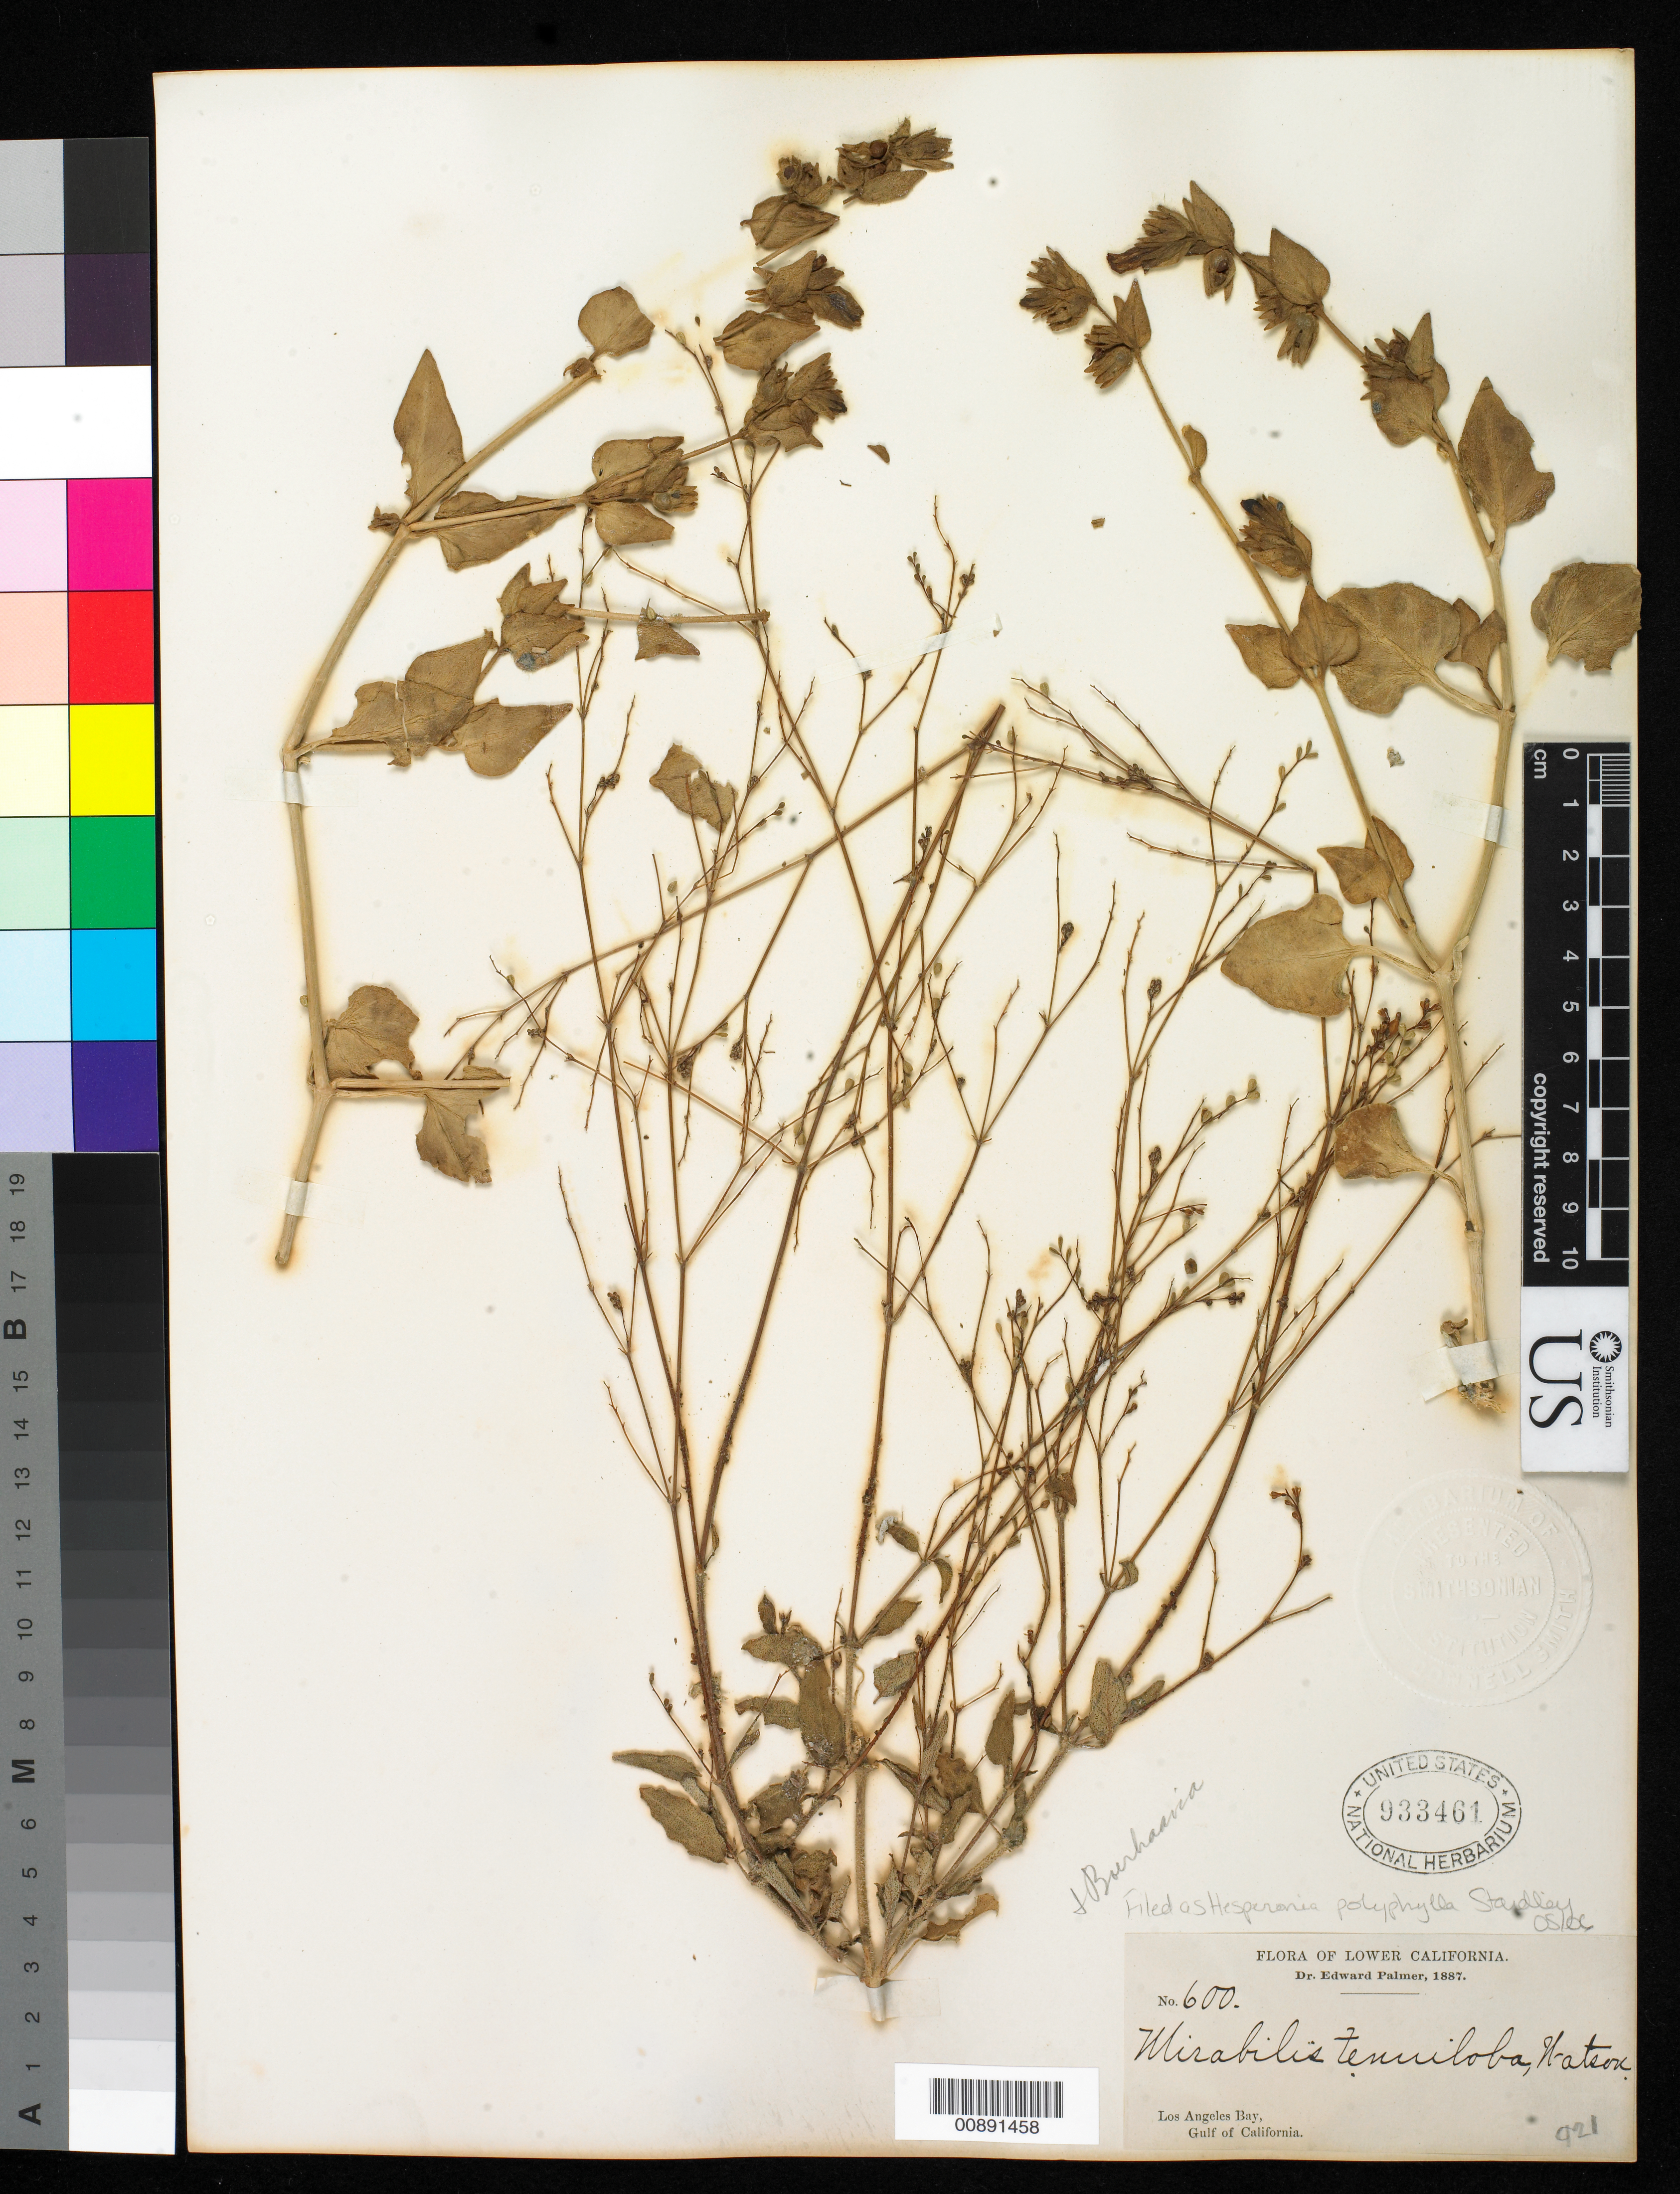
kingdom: Plantae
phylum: Tracheophyta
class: Magnoliopsida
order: Caryophyllales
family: Nyctaginaceae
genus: Mirabilis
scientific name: Mirabilis tenuiloba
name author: S. Watson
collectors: E. Palmer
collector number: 600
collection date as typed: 1887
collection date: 1887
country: Mexico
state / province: Baja California Norte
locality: Los Angeles Bay. Baja California. Gulf of California.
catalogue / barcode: US 933461